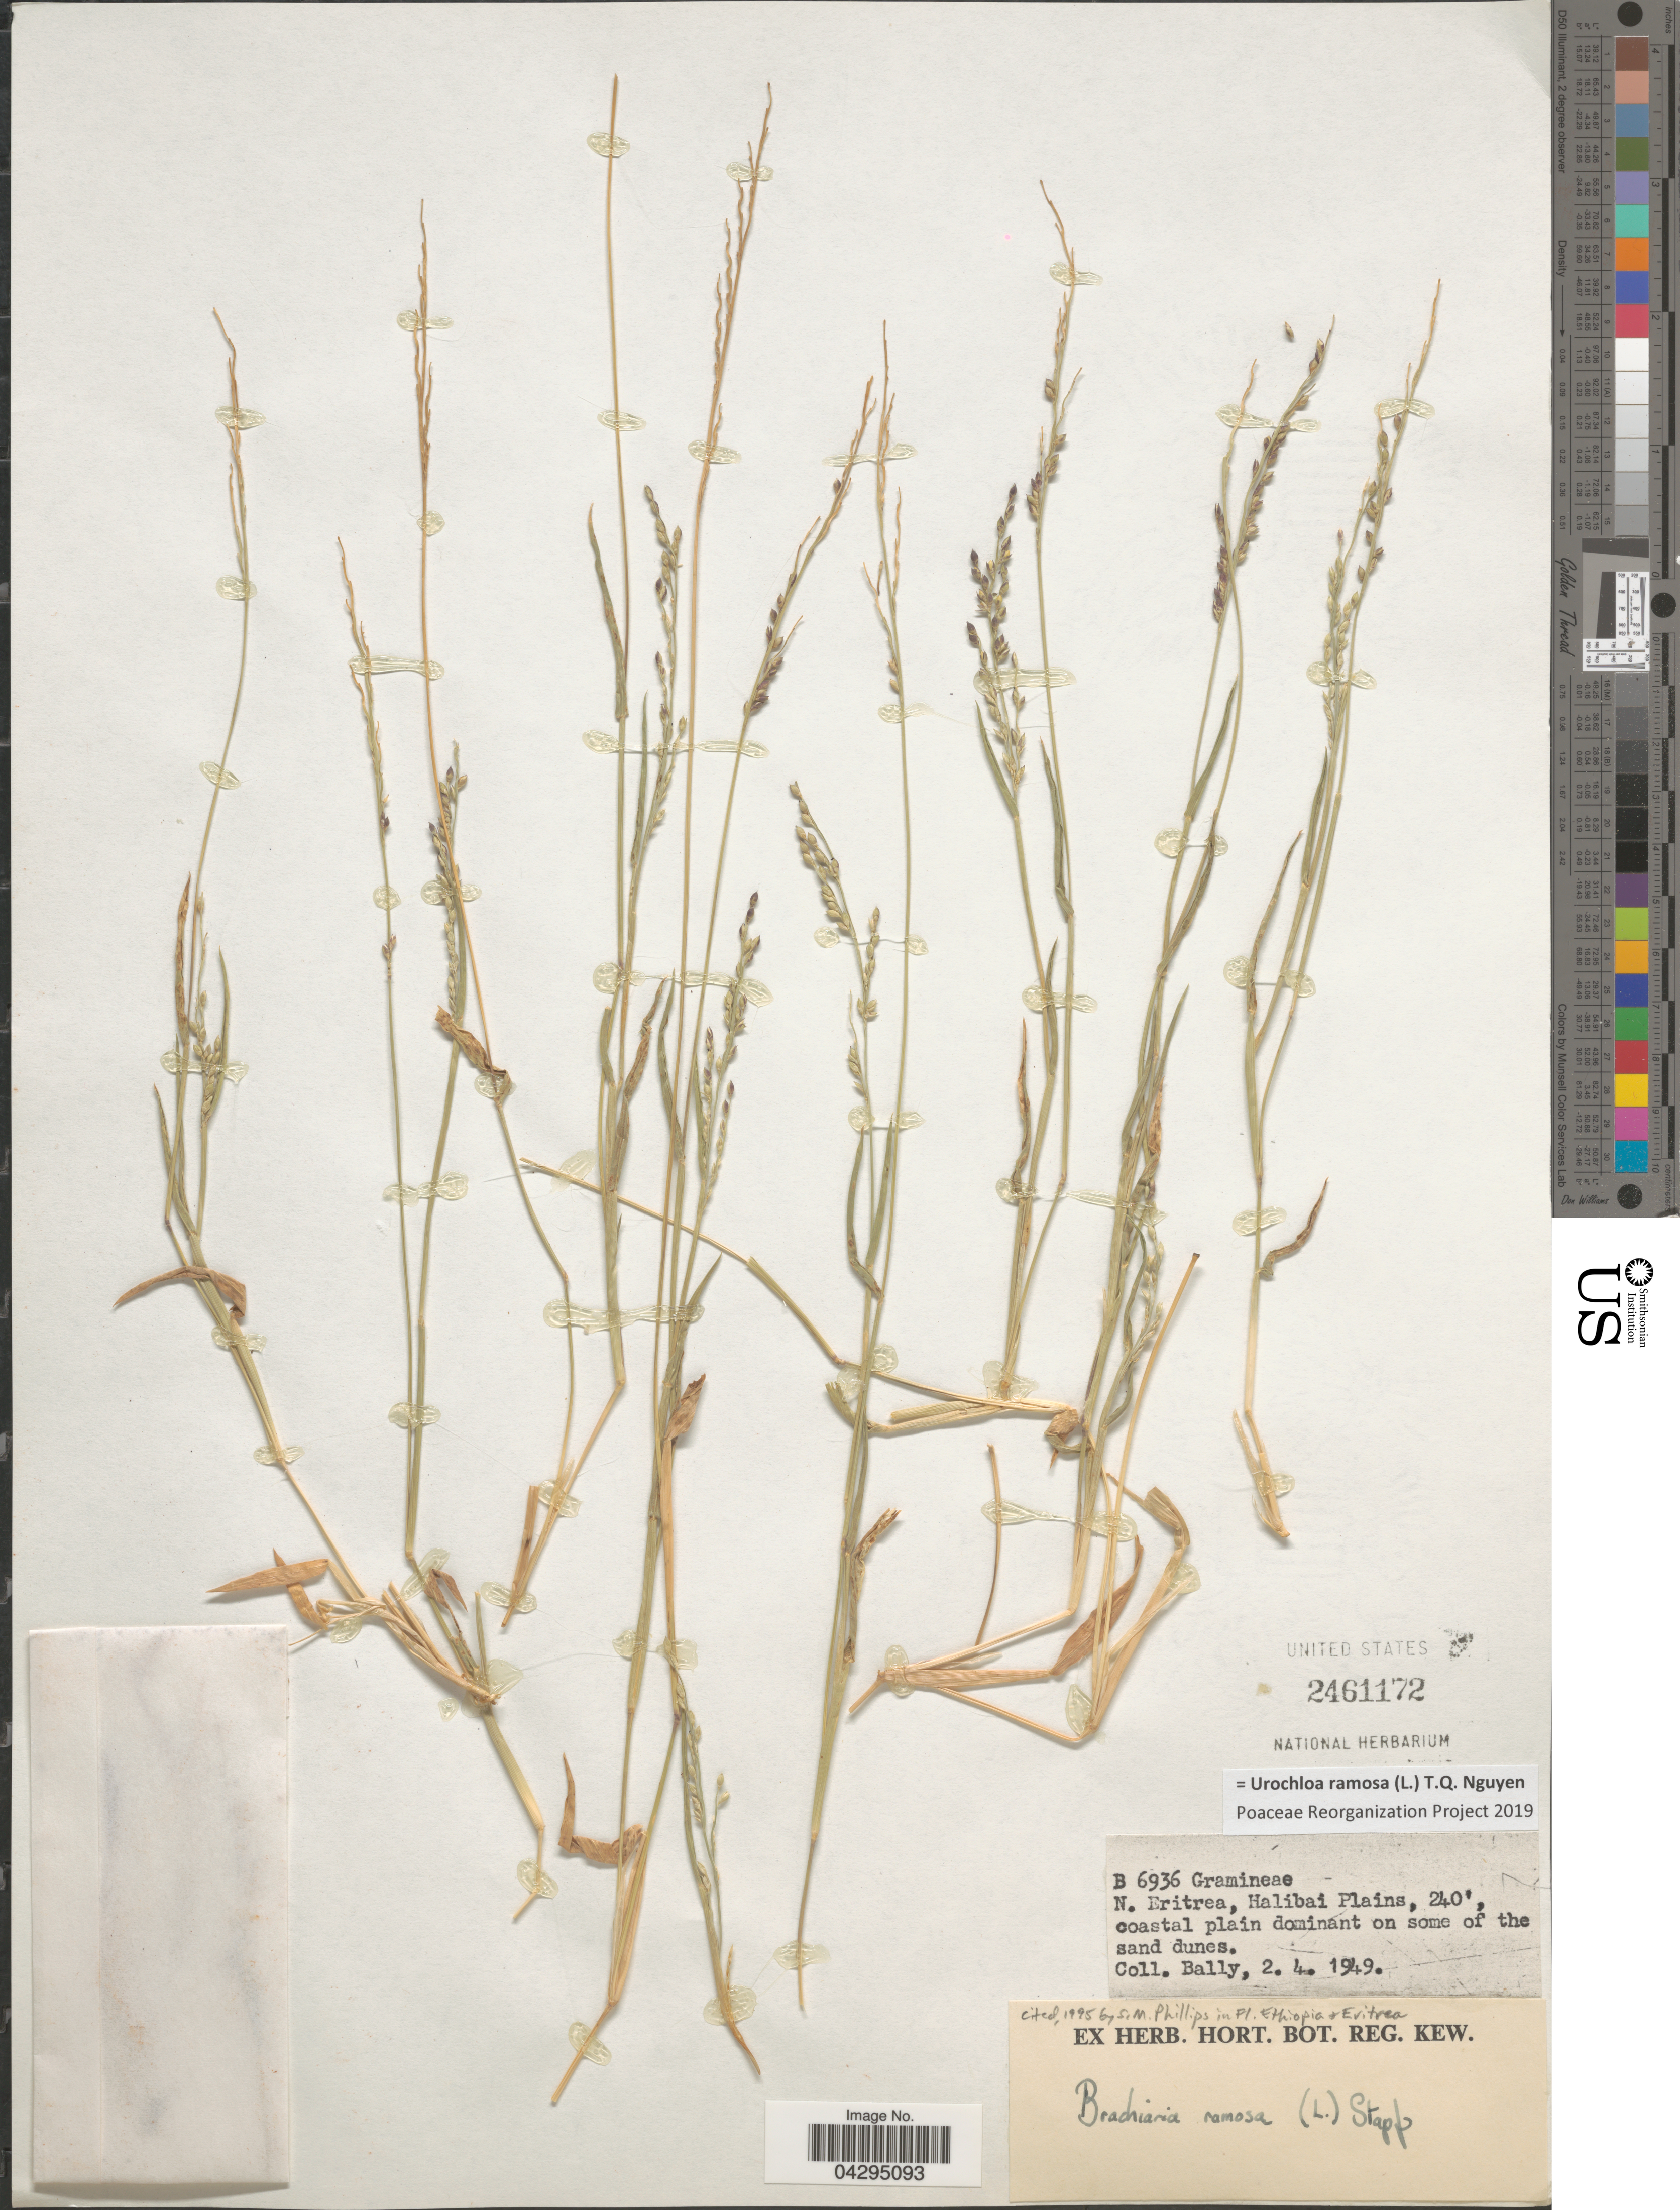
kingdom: Plantae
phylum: Tracheophyta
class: Liliopsida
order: Poales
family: Poaceae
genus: Urochloa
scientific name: Urochloa ramosa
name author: T.Q. Nguyen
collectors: -. Bally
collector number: B6936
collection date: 1949-04-02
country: Eritrea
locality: N. Eritrea, Halibai Plains. Coastal plain dominant on some of the sand dunes.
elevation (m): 73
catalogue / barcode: US 2461172